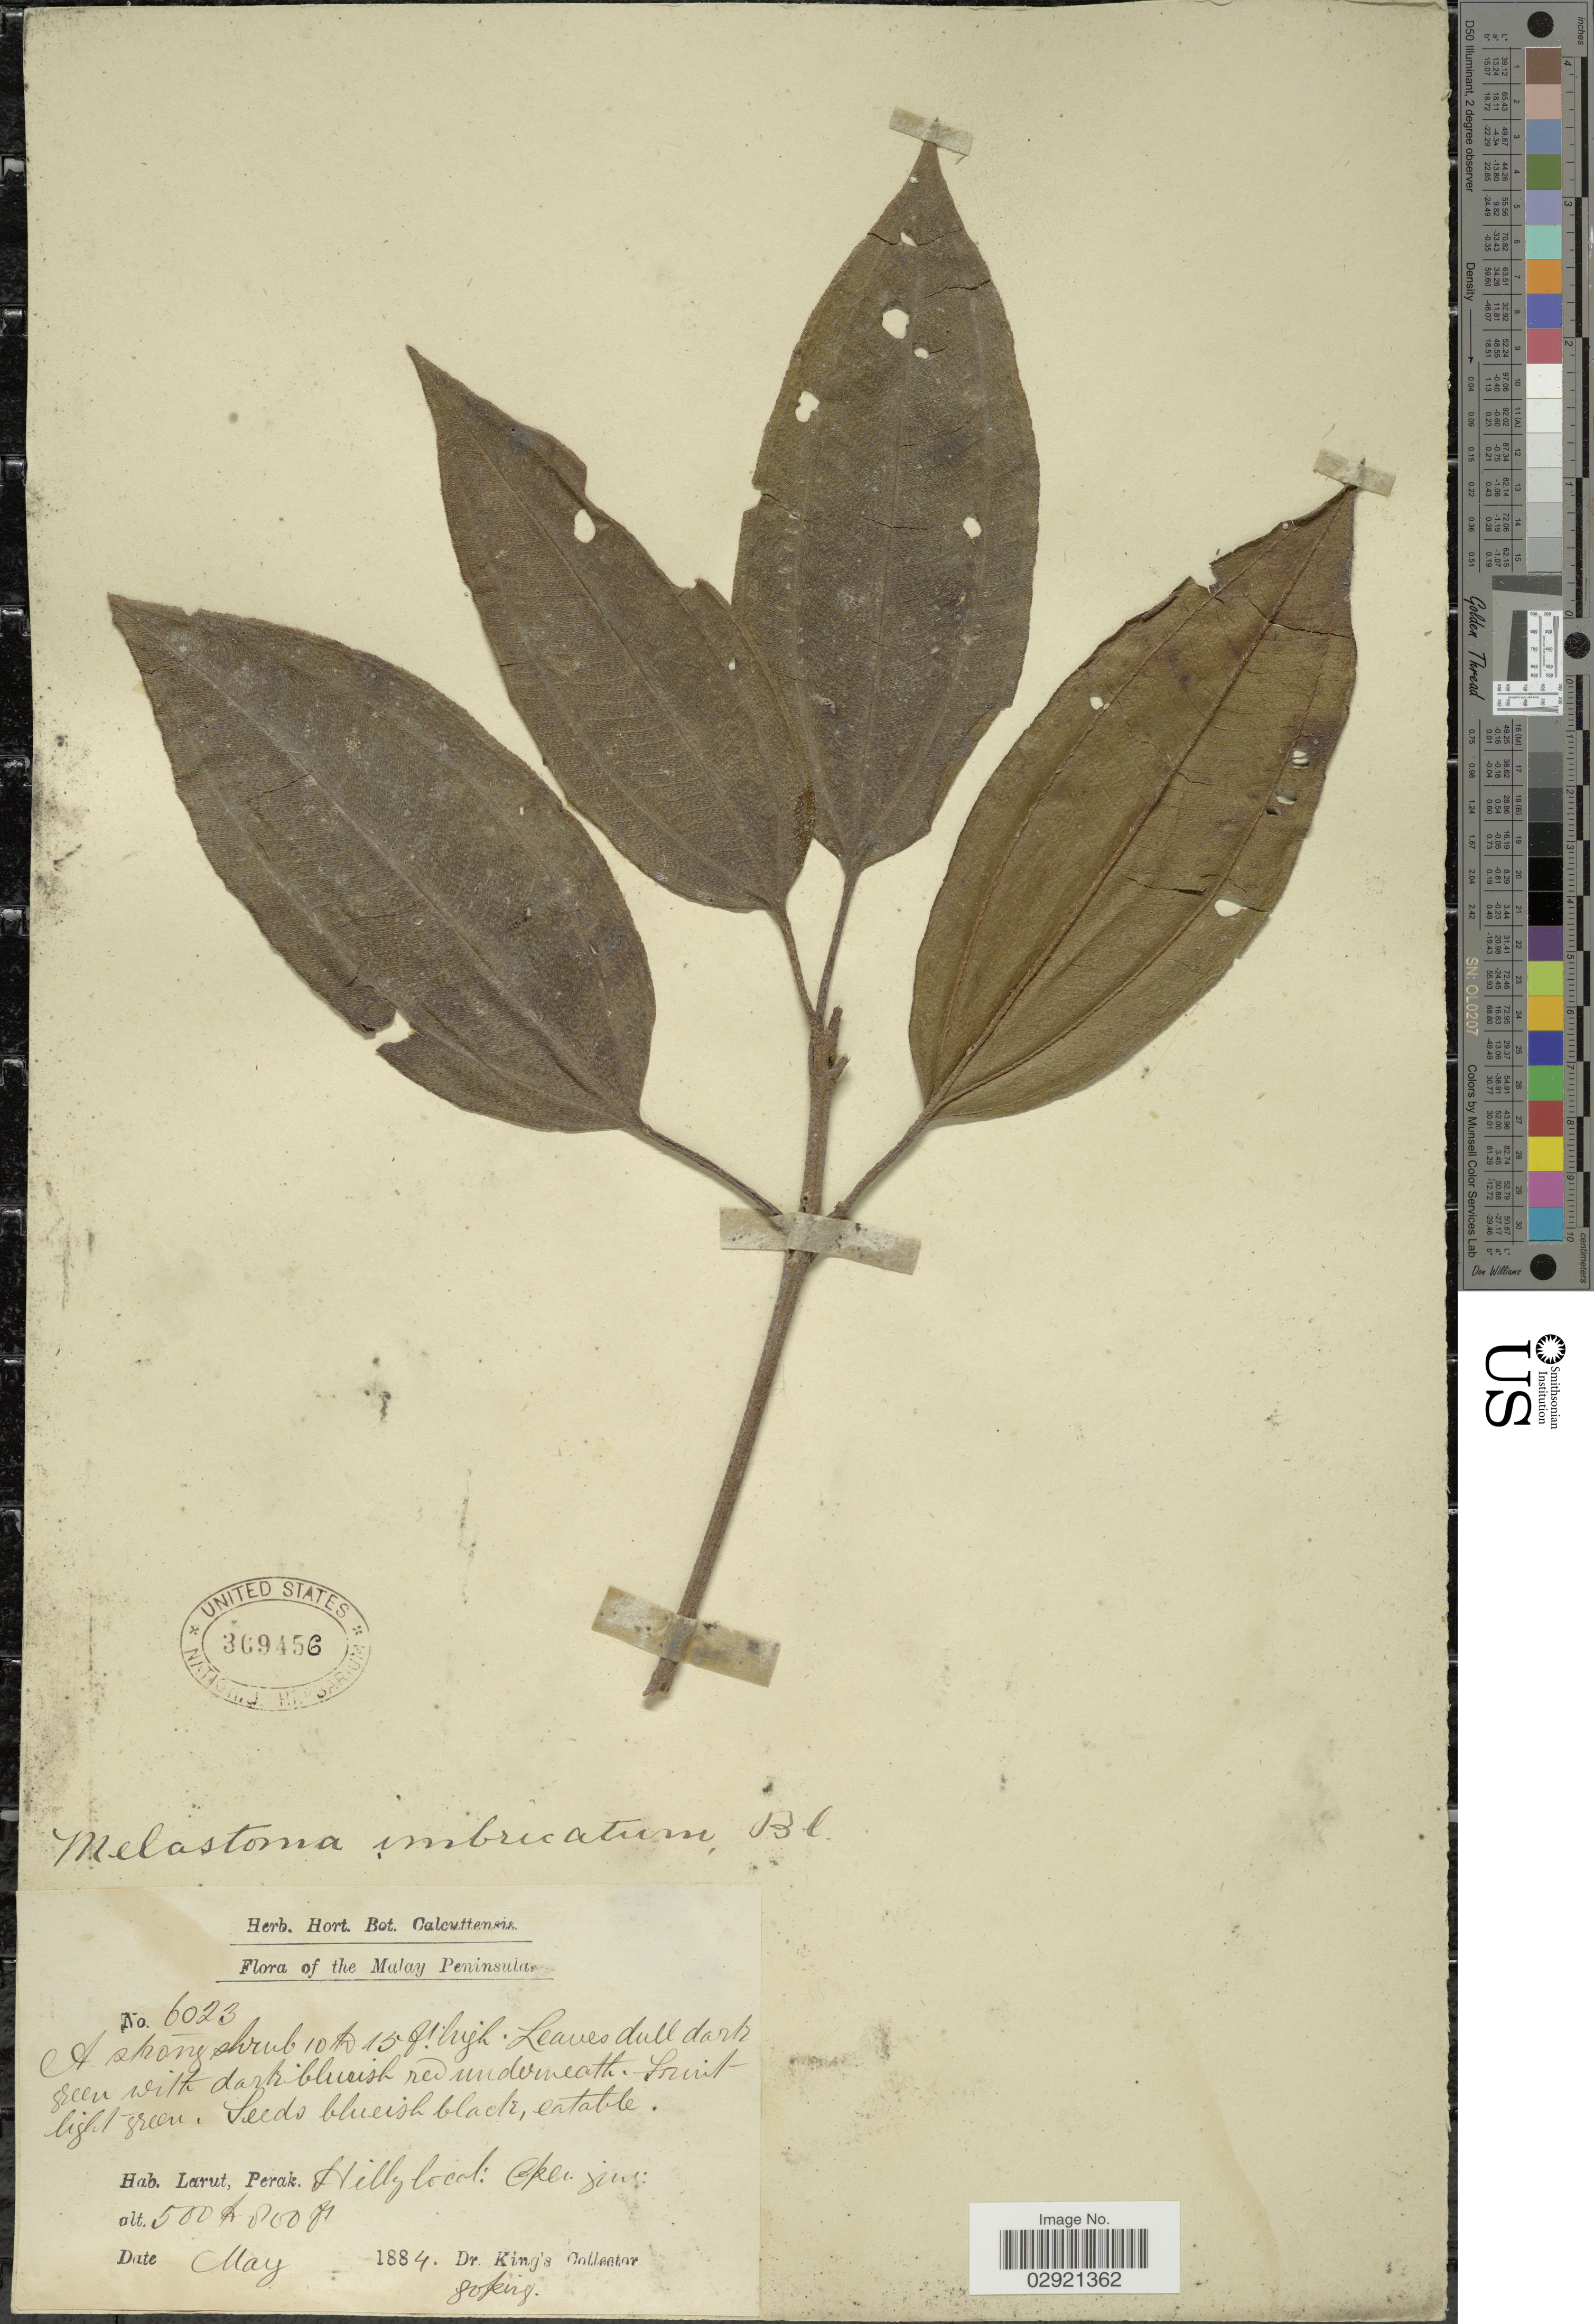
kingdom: Plantae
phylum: Tracheophyta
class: Magnoliopsida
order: Myrtales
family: Melastomataceae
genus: Melastoma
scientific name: Melastoma imbricatum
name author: Wall. ex Triana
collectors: Dr. King's collector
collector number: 6023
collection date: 1884-05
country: Malaysia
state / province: Perak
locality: Malay Peninsula. Larut.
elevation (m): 152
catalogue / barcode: US 369456